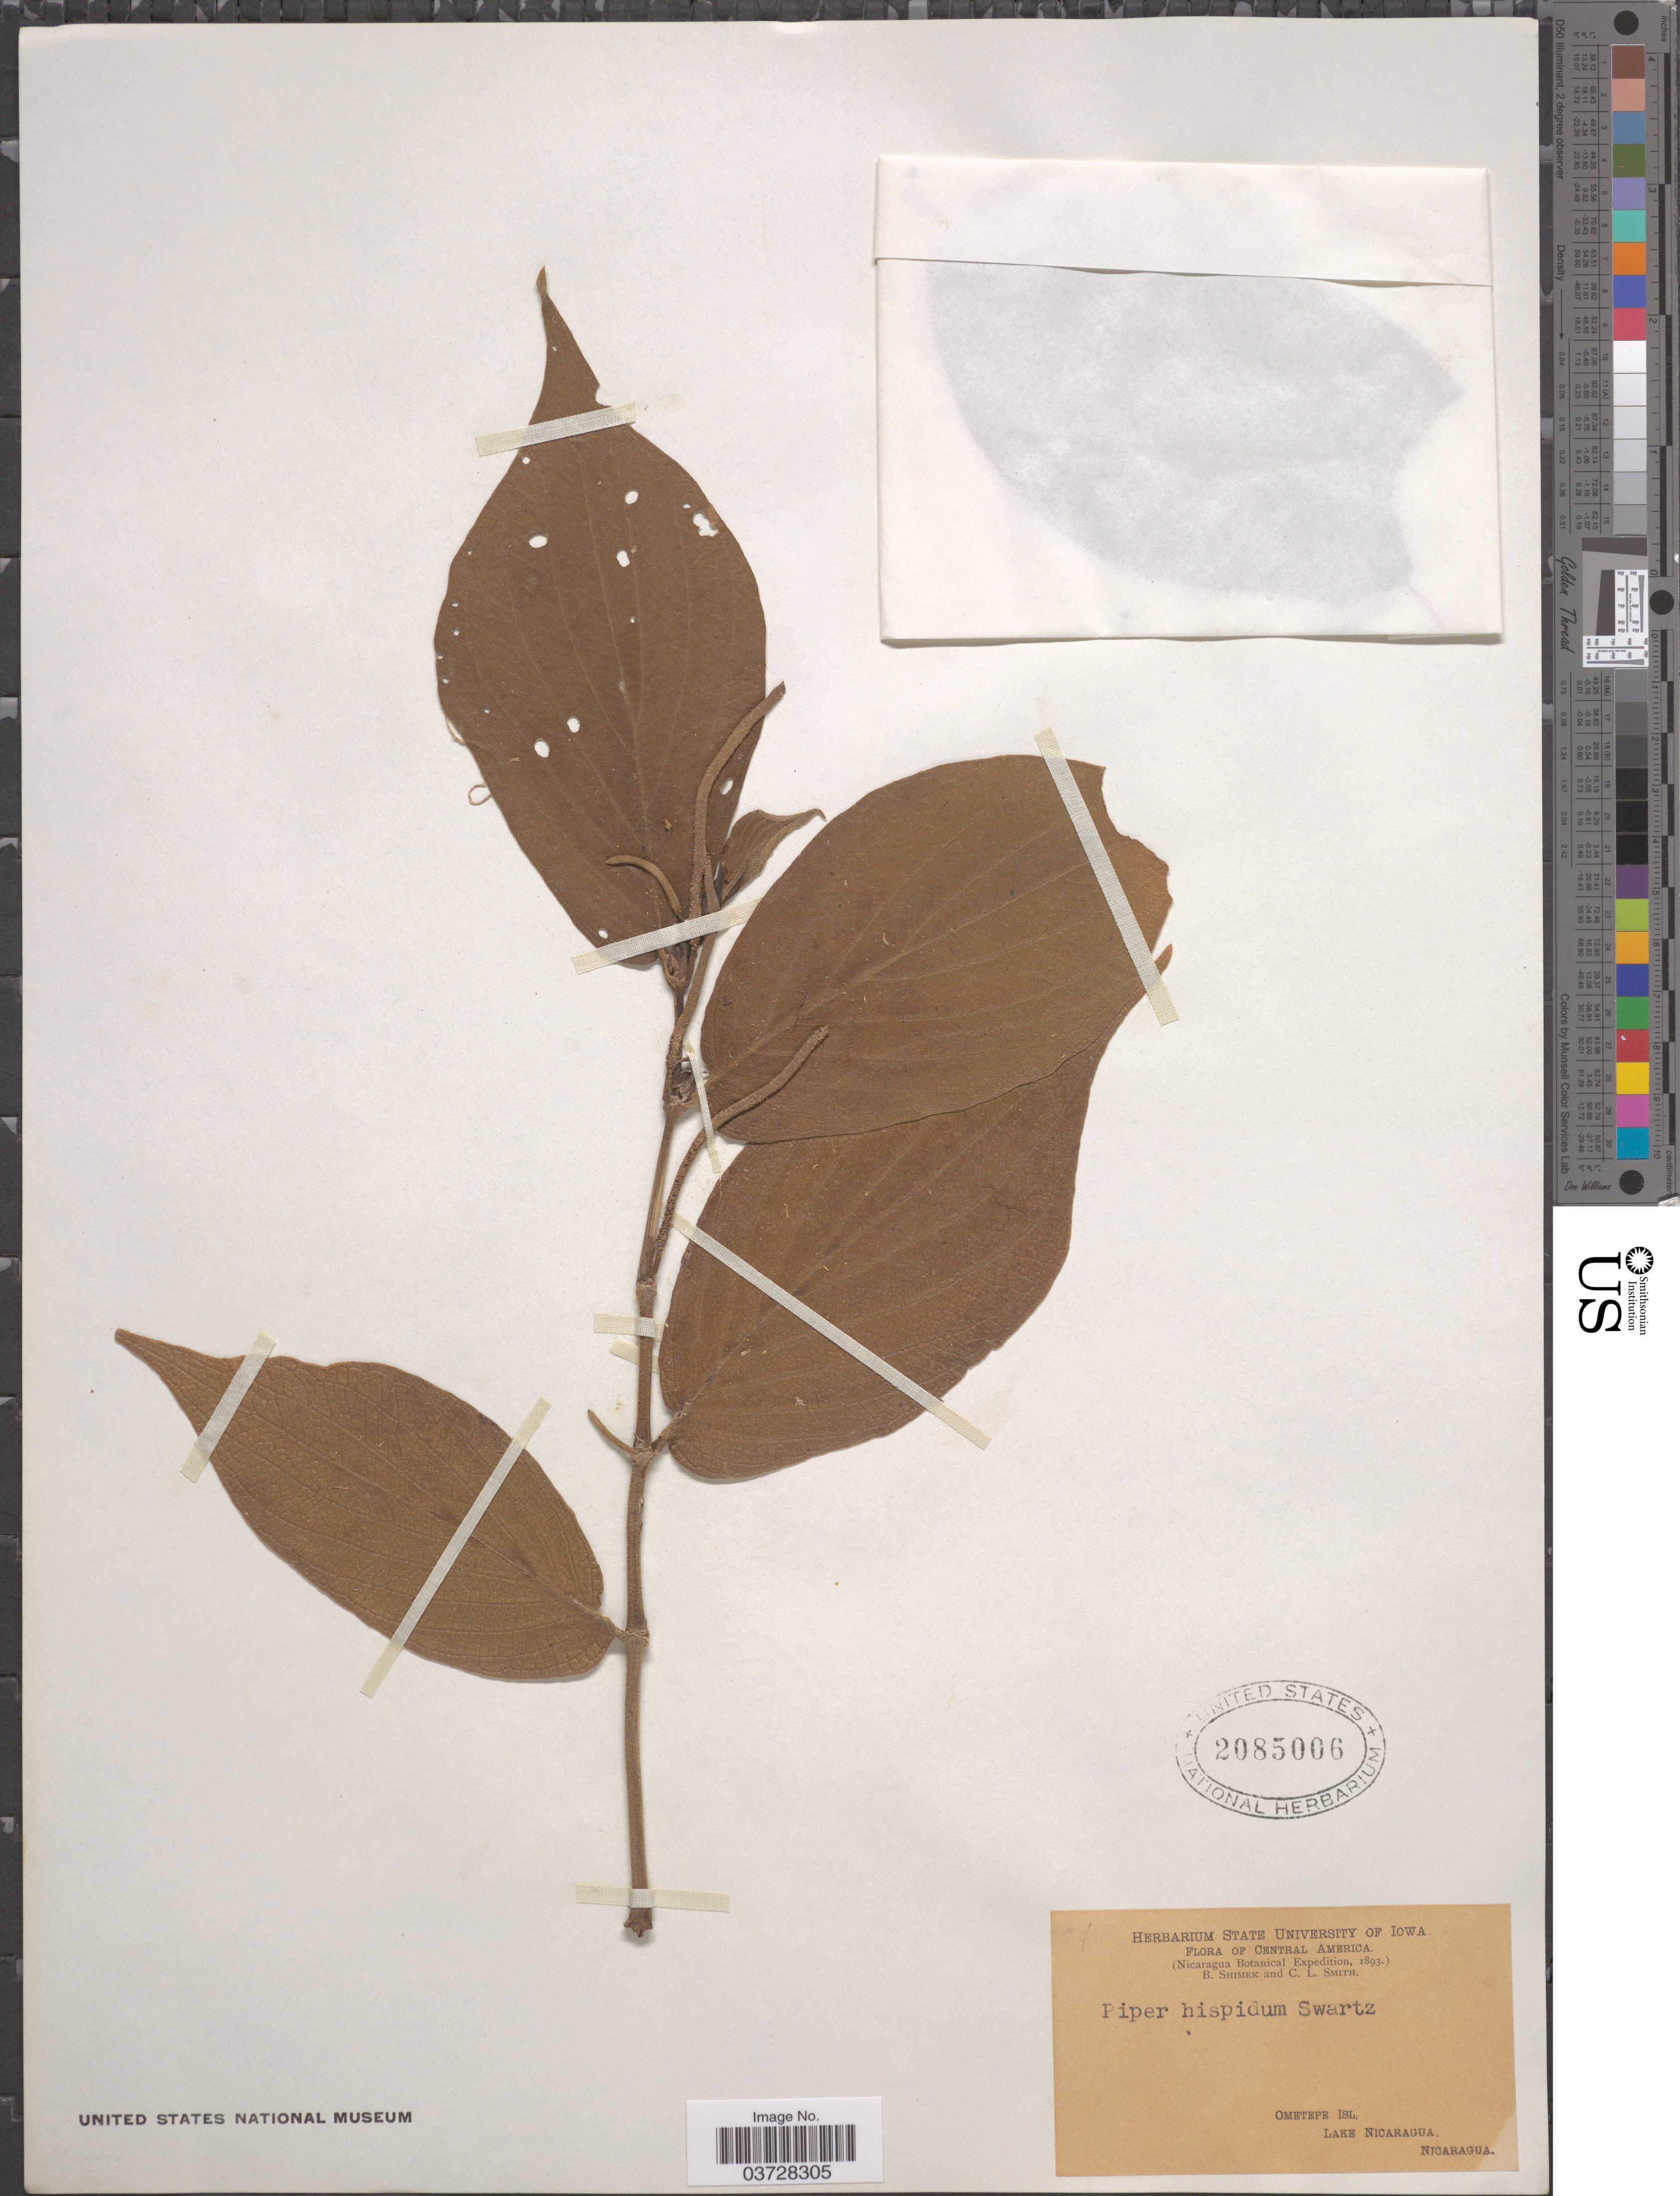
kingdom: Plantae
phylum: Tracheophyta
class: Magnoliopsida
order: Piperales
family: Piperaceae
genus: Piper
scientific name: Piper hispidum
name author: Sw.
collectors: B. Shimek & C. L. Smith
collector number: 94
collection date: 1893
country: Nicaragua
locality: Ometepe Isl. Lake Nicaragua.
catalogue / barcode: US 2085006